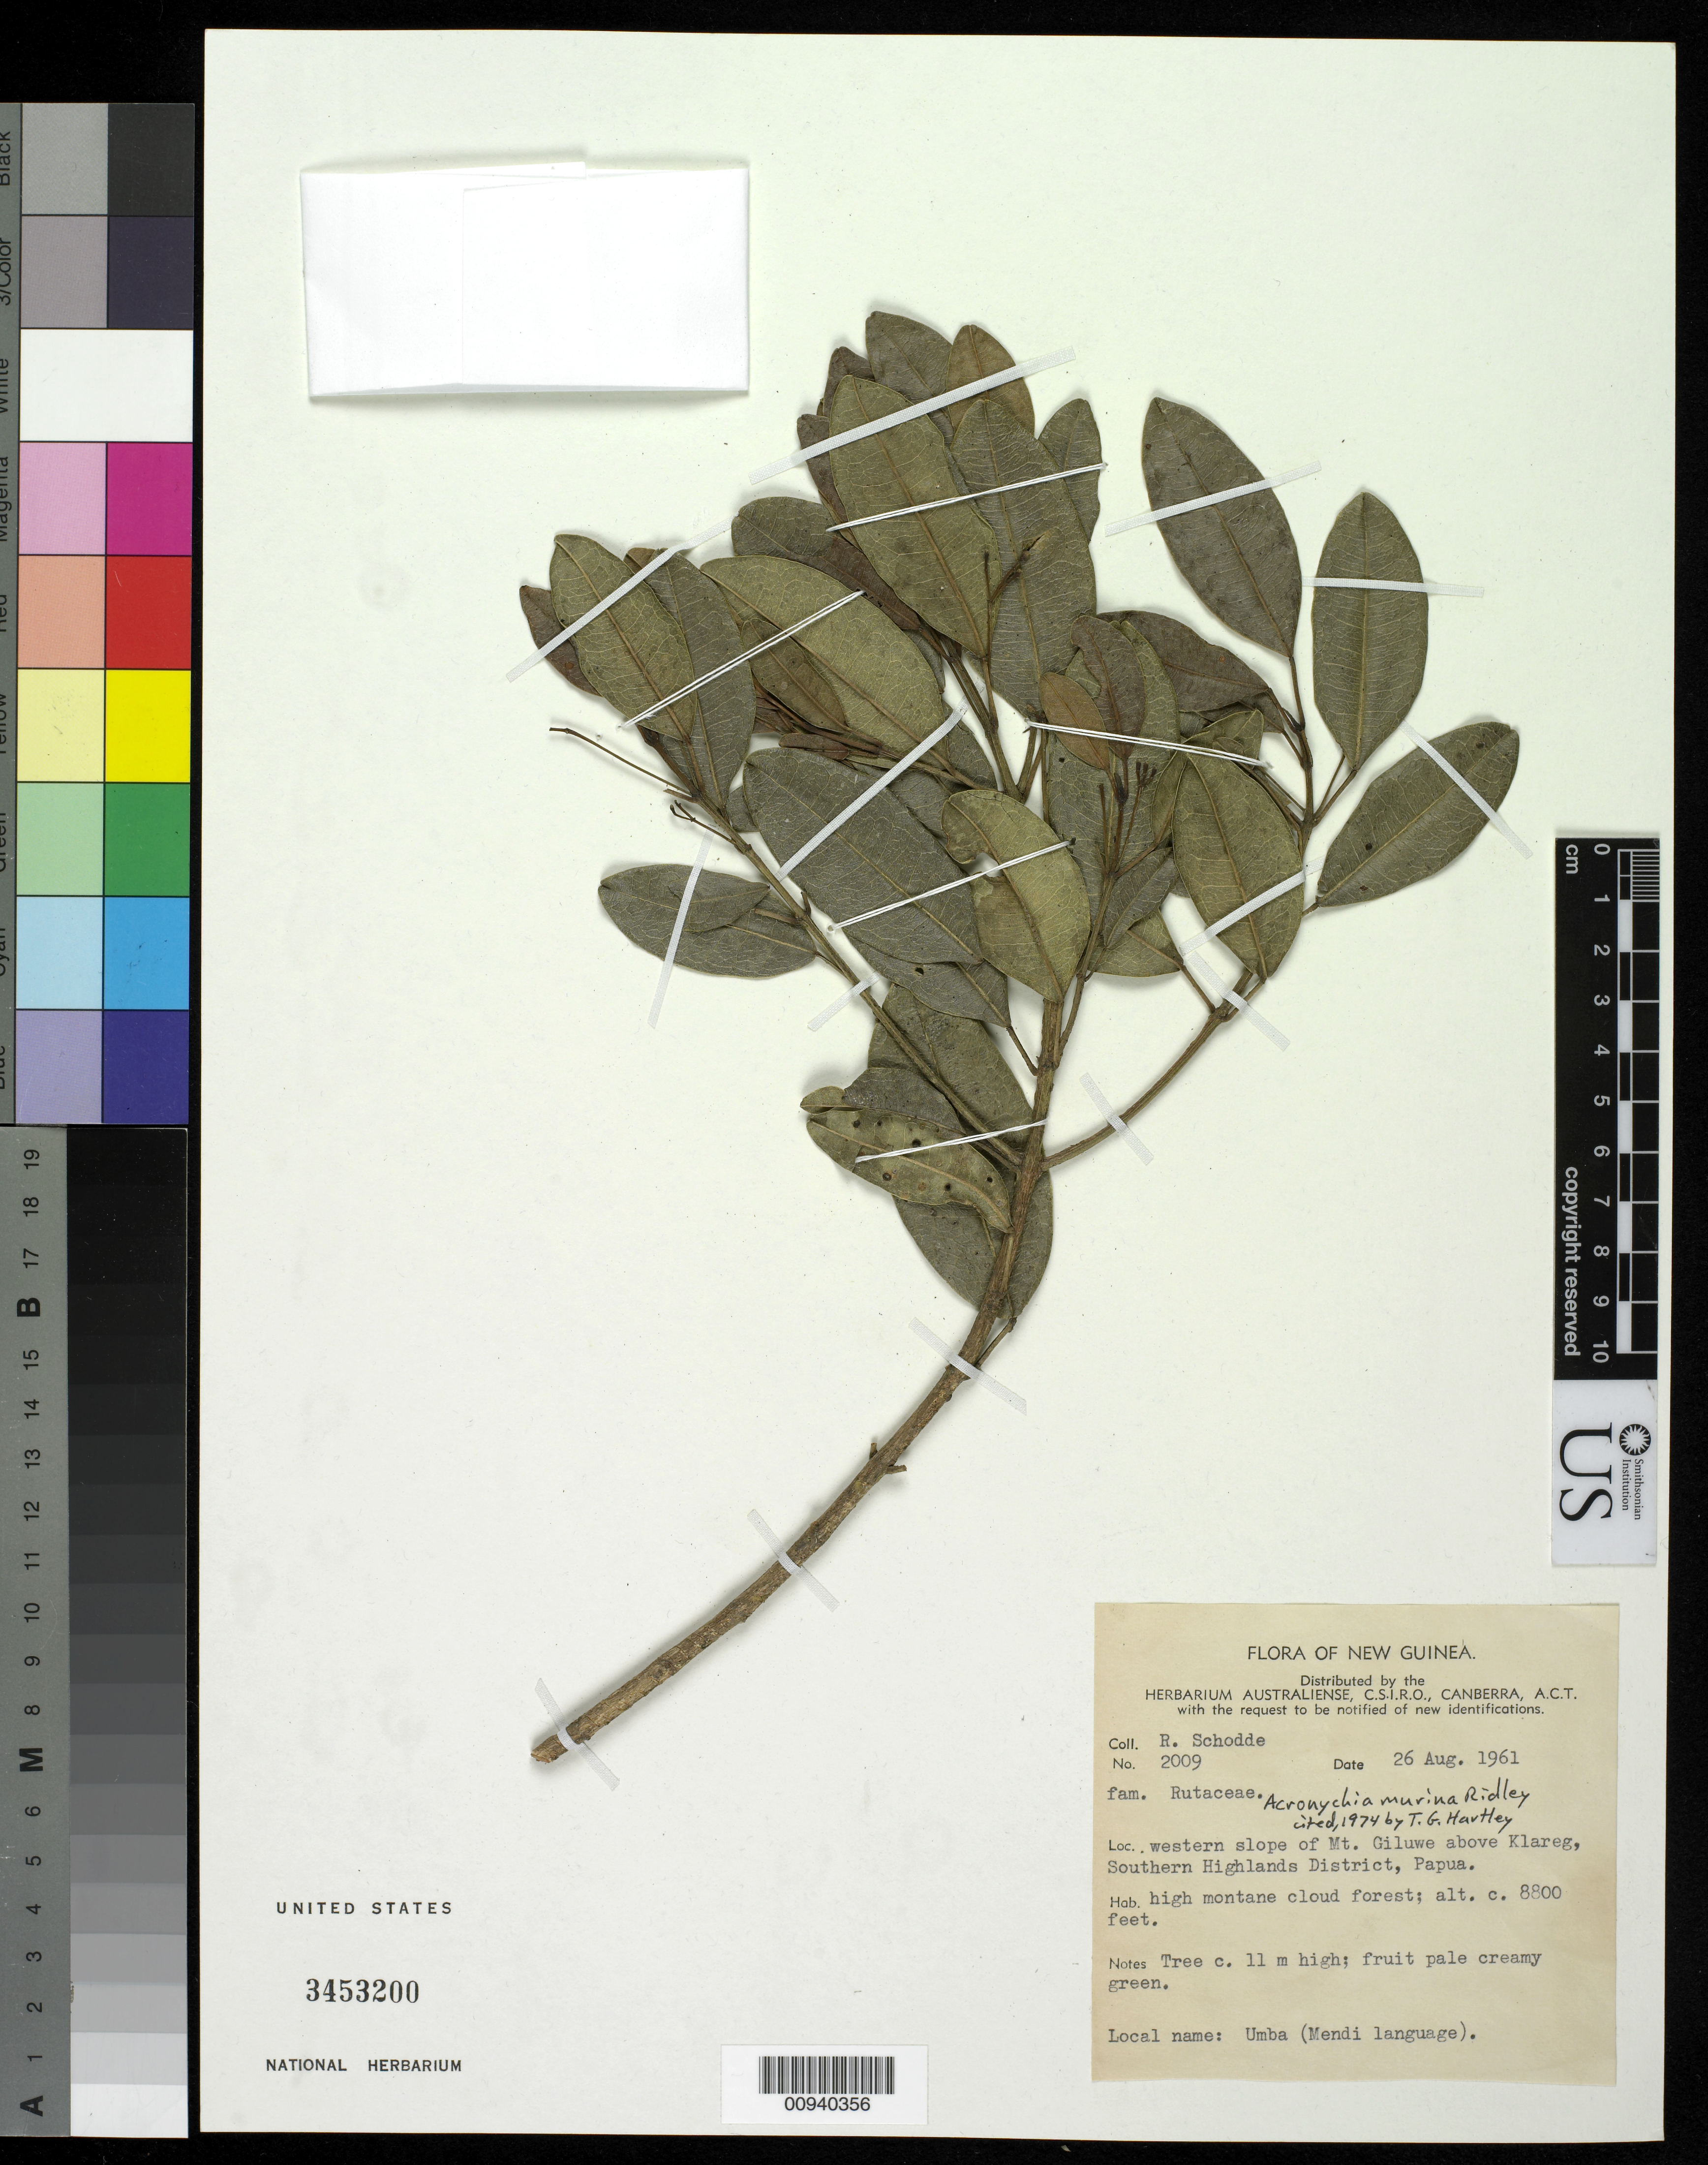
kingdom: Plantae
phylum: Tracheophyta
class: Magnoliopsida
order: Sapindales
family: Rutaceae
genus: Acronychia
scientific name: Acronychia murina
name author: Ridl.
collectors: R. Schodde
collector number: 2009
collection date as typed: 26 Aug 1961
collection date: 1961-08-26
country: Papua New Guinea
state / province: Southern Highlands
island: New Guinea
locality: Western slope of Mt. Giluwe, above Klareg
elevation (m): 2682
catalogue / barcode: US 3453200